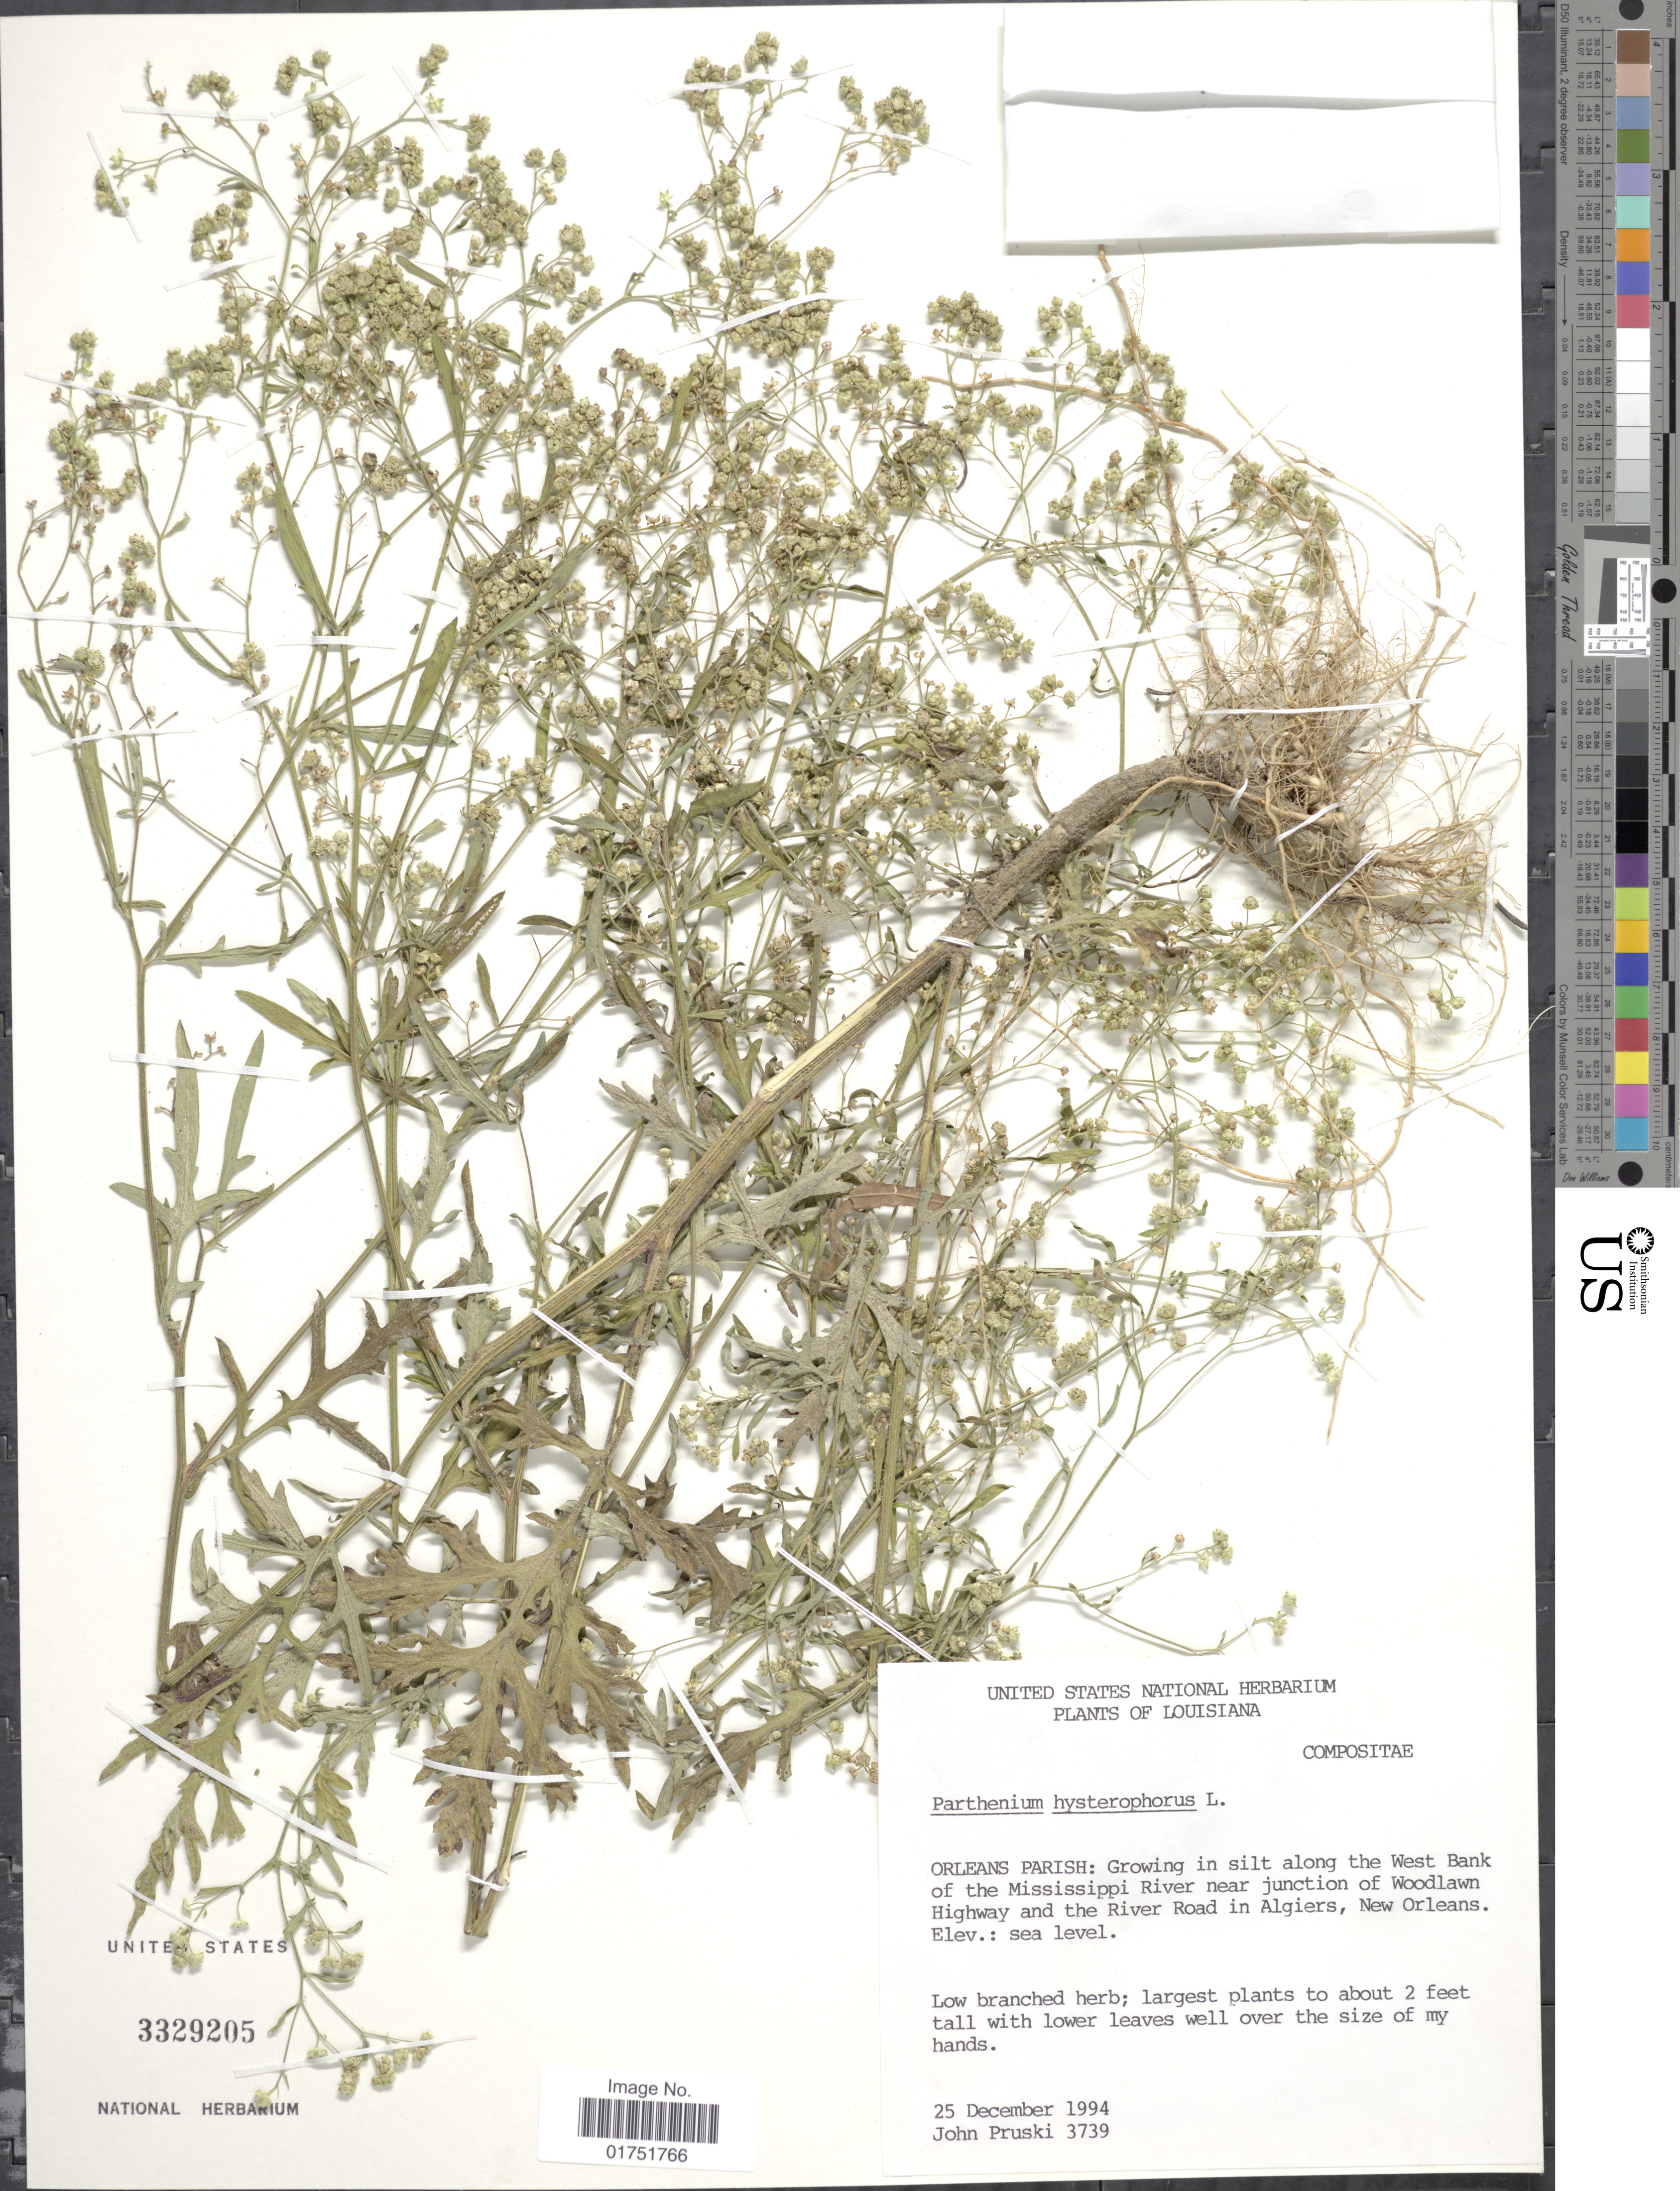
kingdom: Plantae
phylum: Tracheophyta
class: Magnoliopsida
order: Asterales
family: Asteraceae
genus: Parthenium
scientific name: Parthenium hysterophorus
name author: L.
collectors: J. F. Pruski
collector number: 3739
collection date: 1994-12-25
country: United States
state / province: Louisiana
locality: Orleans Parish, along the West Bank of the Mississippi River near junction of Woodlawn Highway and the River Road in Algiers, New Orleans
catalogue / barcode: US 3329205